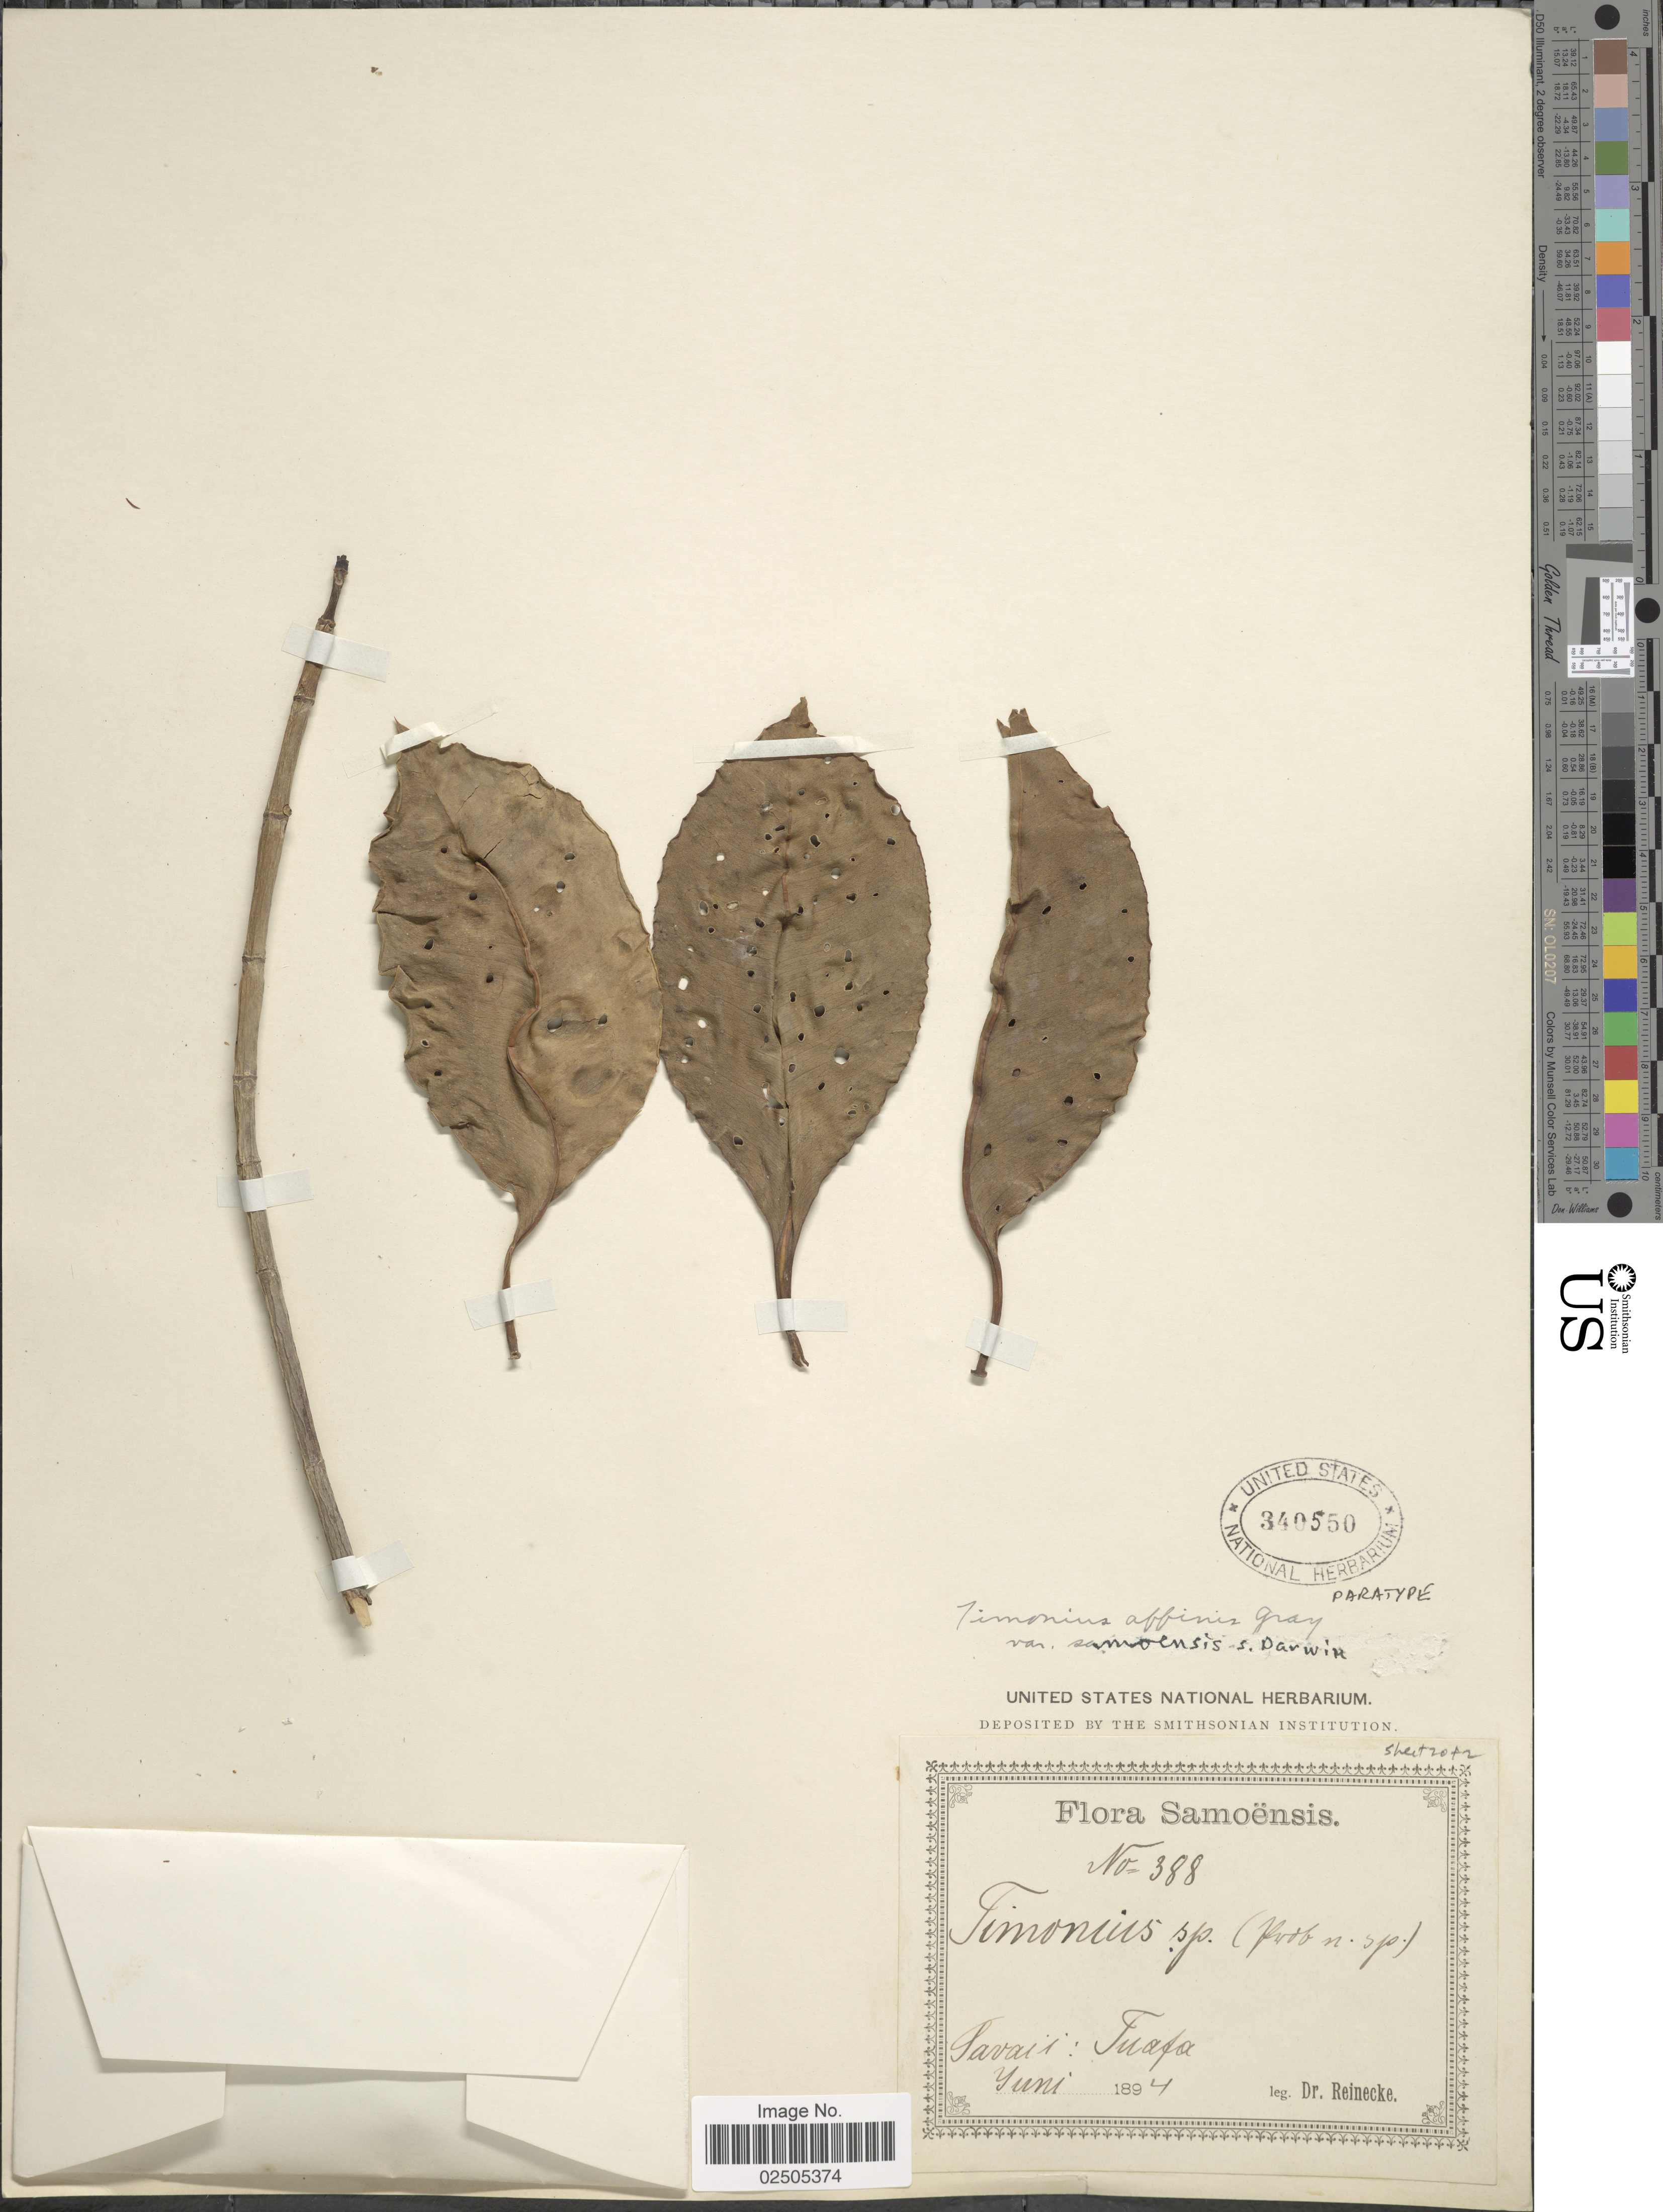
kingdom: Plantae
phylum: Tracheophyta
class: Magnoliopsida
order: Gentianales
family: Rubiaceae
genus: Timonius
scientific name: Timonius affinis var. samoensis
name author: S.P. Darwin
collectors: -- Reinecke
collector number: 388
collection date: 1894-06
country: Samoa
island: Savai'i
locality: Samoensis, Savaii. Tuafa [interpreted]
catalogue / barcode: US 340550